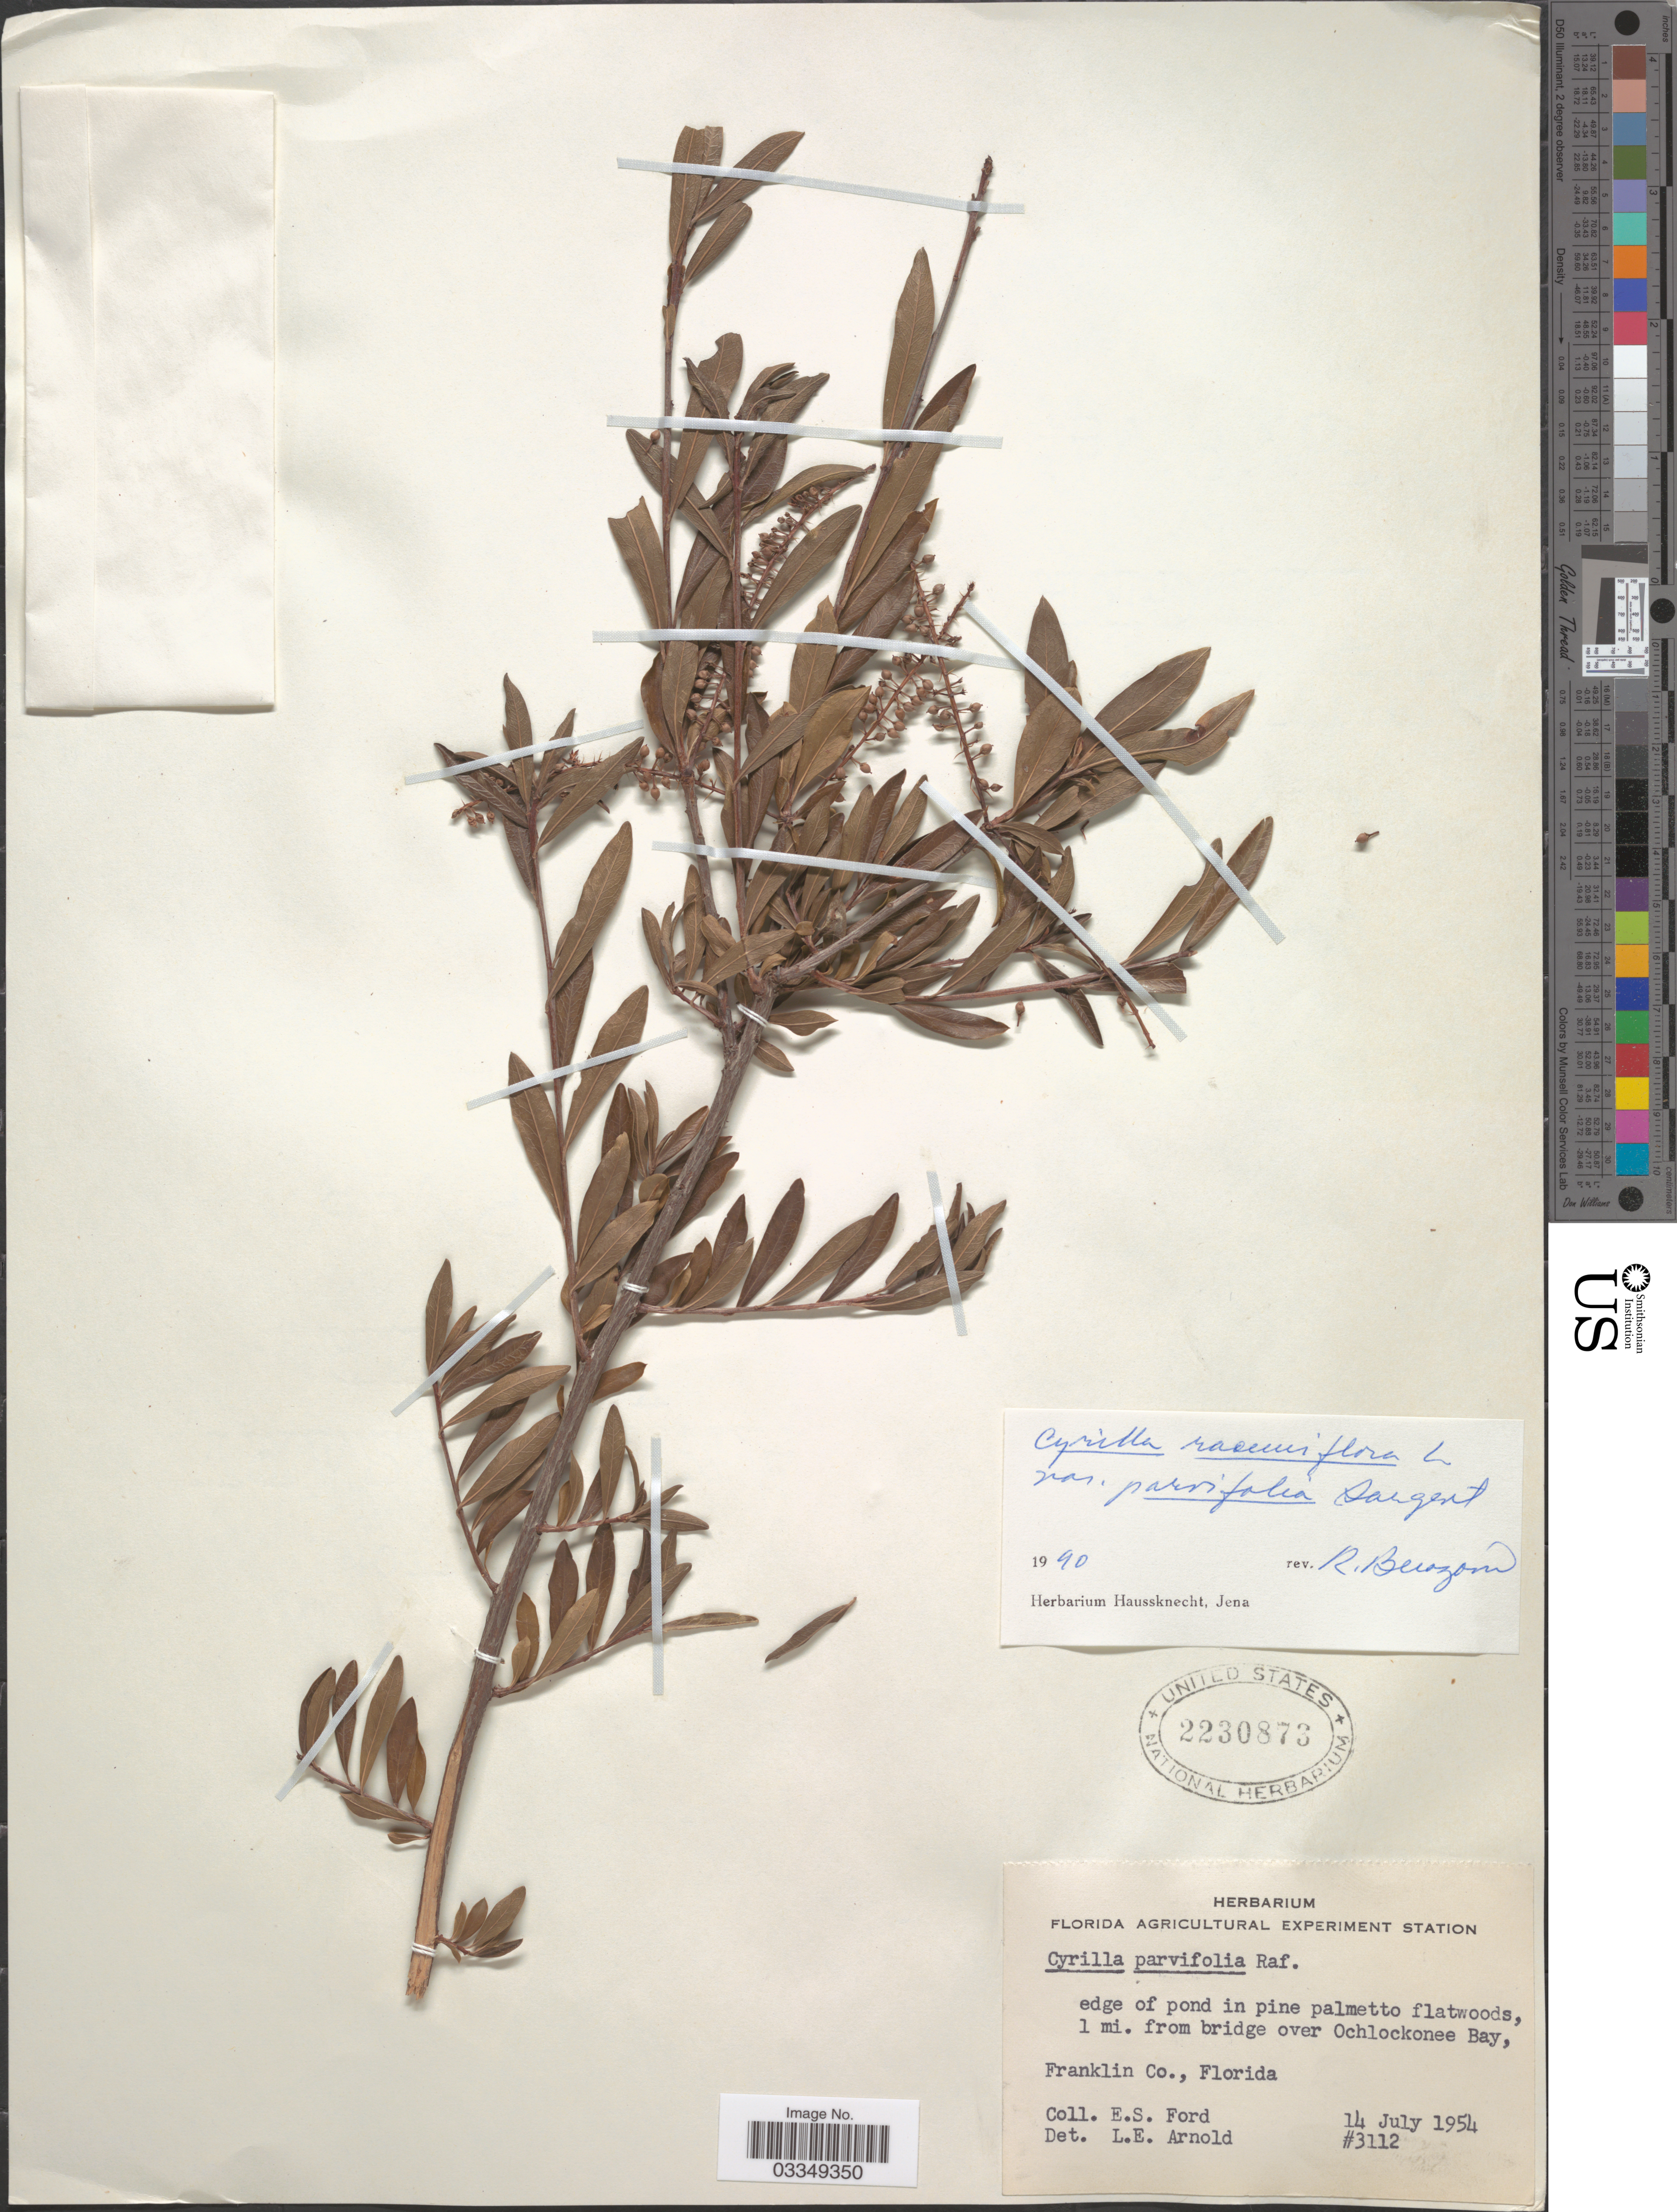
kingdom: Plantae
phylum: Tracheophyta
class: Magnoliopsida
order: Ericales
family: Cyrillaceae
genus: Cyrilla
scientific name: Cyrilla racemiflora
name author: L.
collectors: E. Ford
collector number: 3112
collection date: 1954-07-14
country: United States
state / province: Florida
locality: Edge of pond in pine palmetto flatwoods, 1 mi. from bridge over Ochlockonee Bay, Franklin Co.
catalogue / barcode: US 2230873